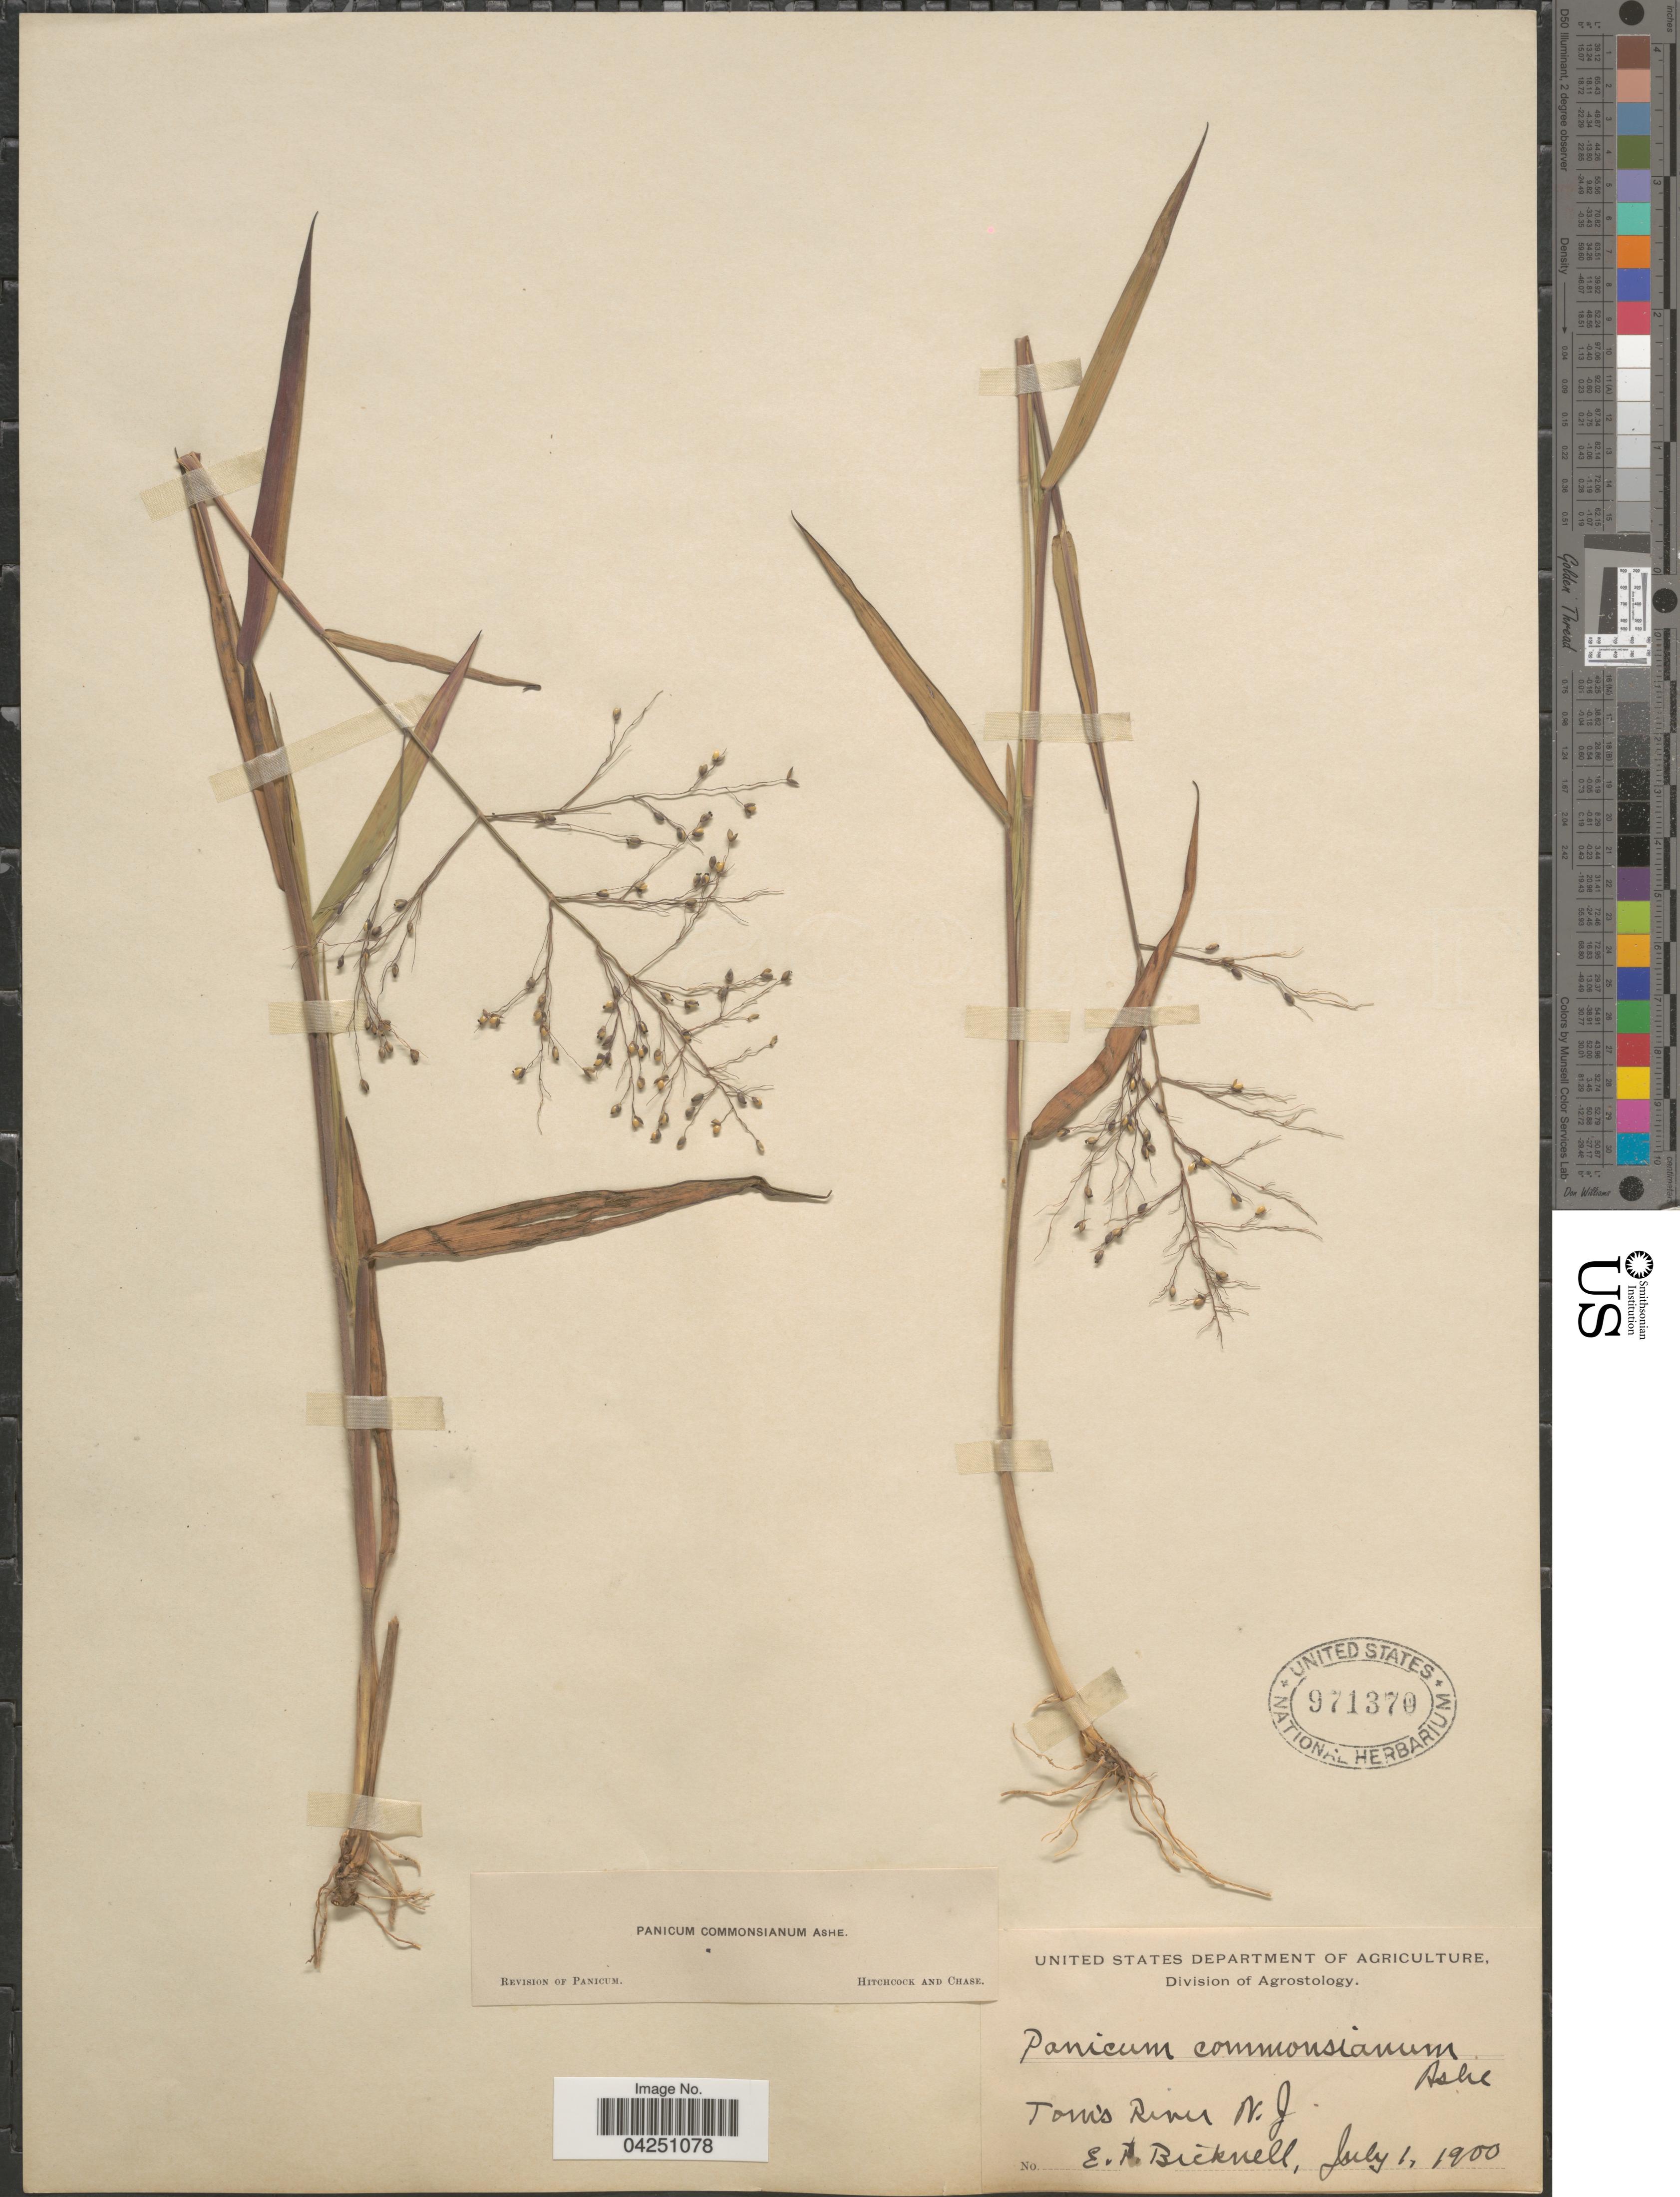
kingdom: Plantae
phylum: Tracheophyta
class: Liliopsida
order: Poales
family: Poaceae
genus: Dichanthelium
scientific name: Dichanthelium acuminatum var. acuminatum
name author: (Sw.) Gould & C.A. Clark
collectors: E. P. Bicknell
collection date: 1900-07-01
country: United States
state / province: New Jersey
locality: Tom's River.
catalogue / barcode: US 971370